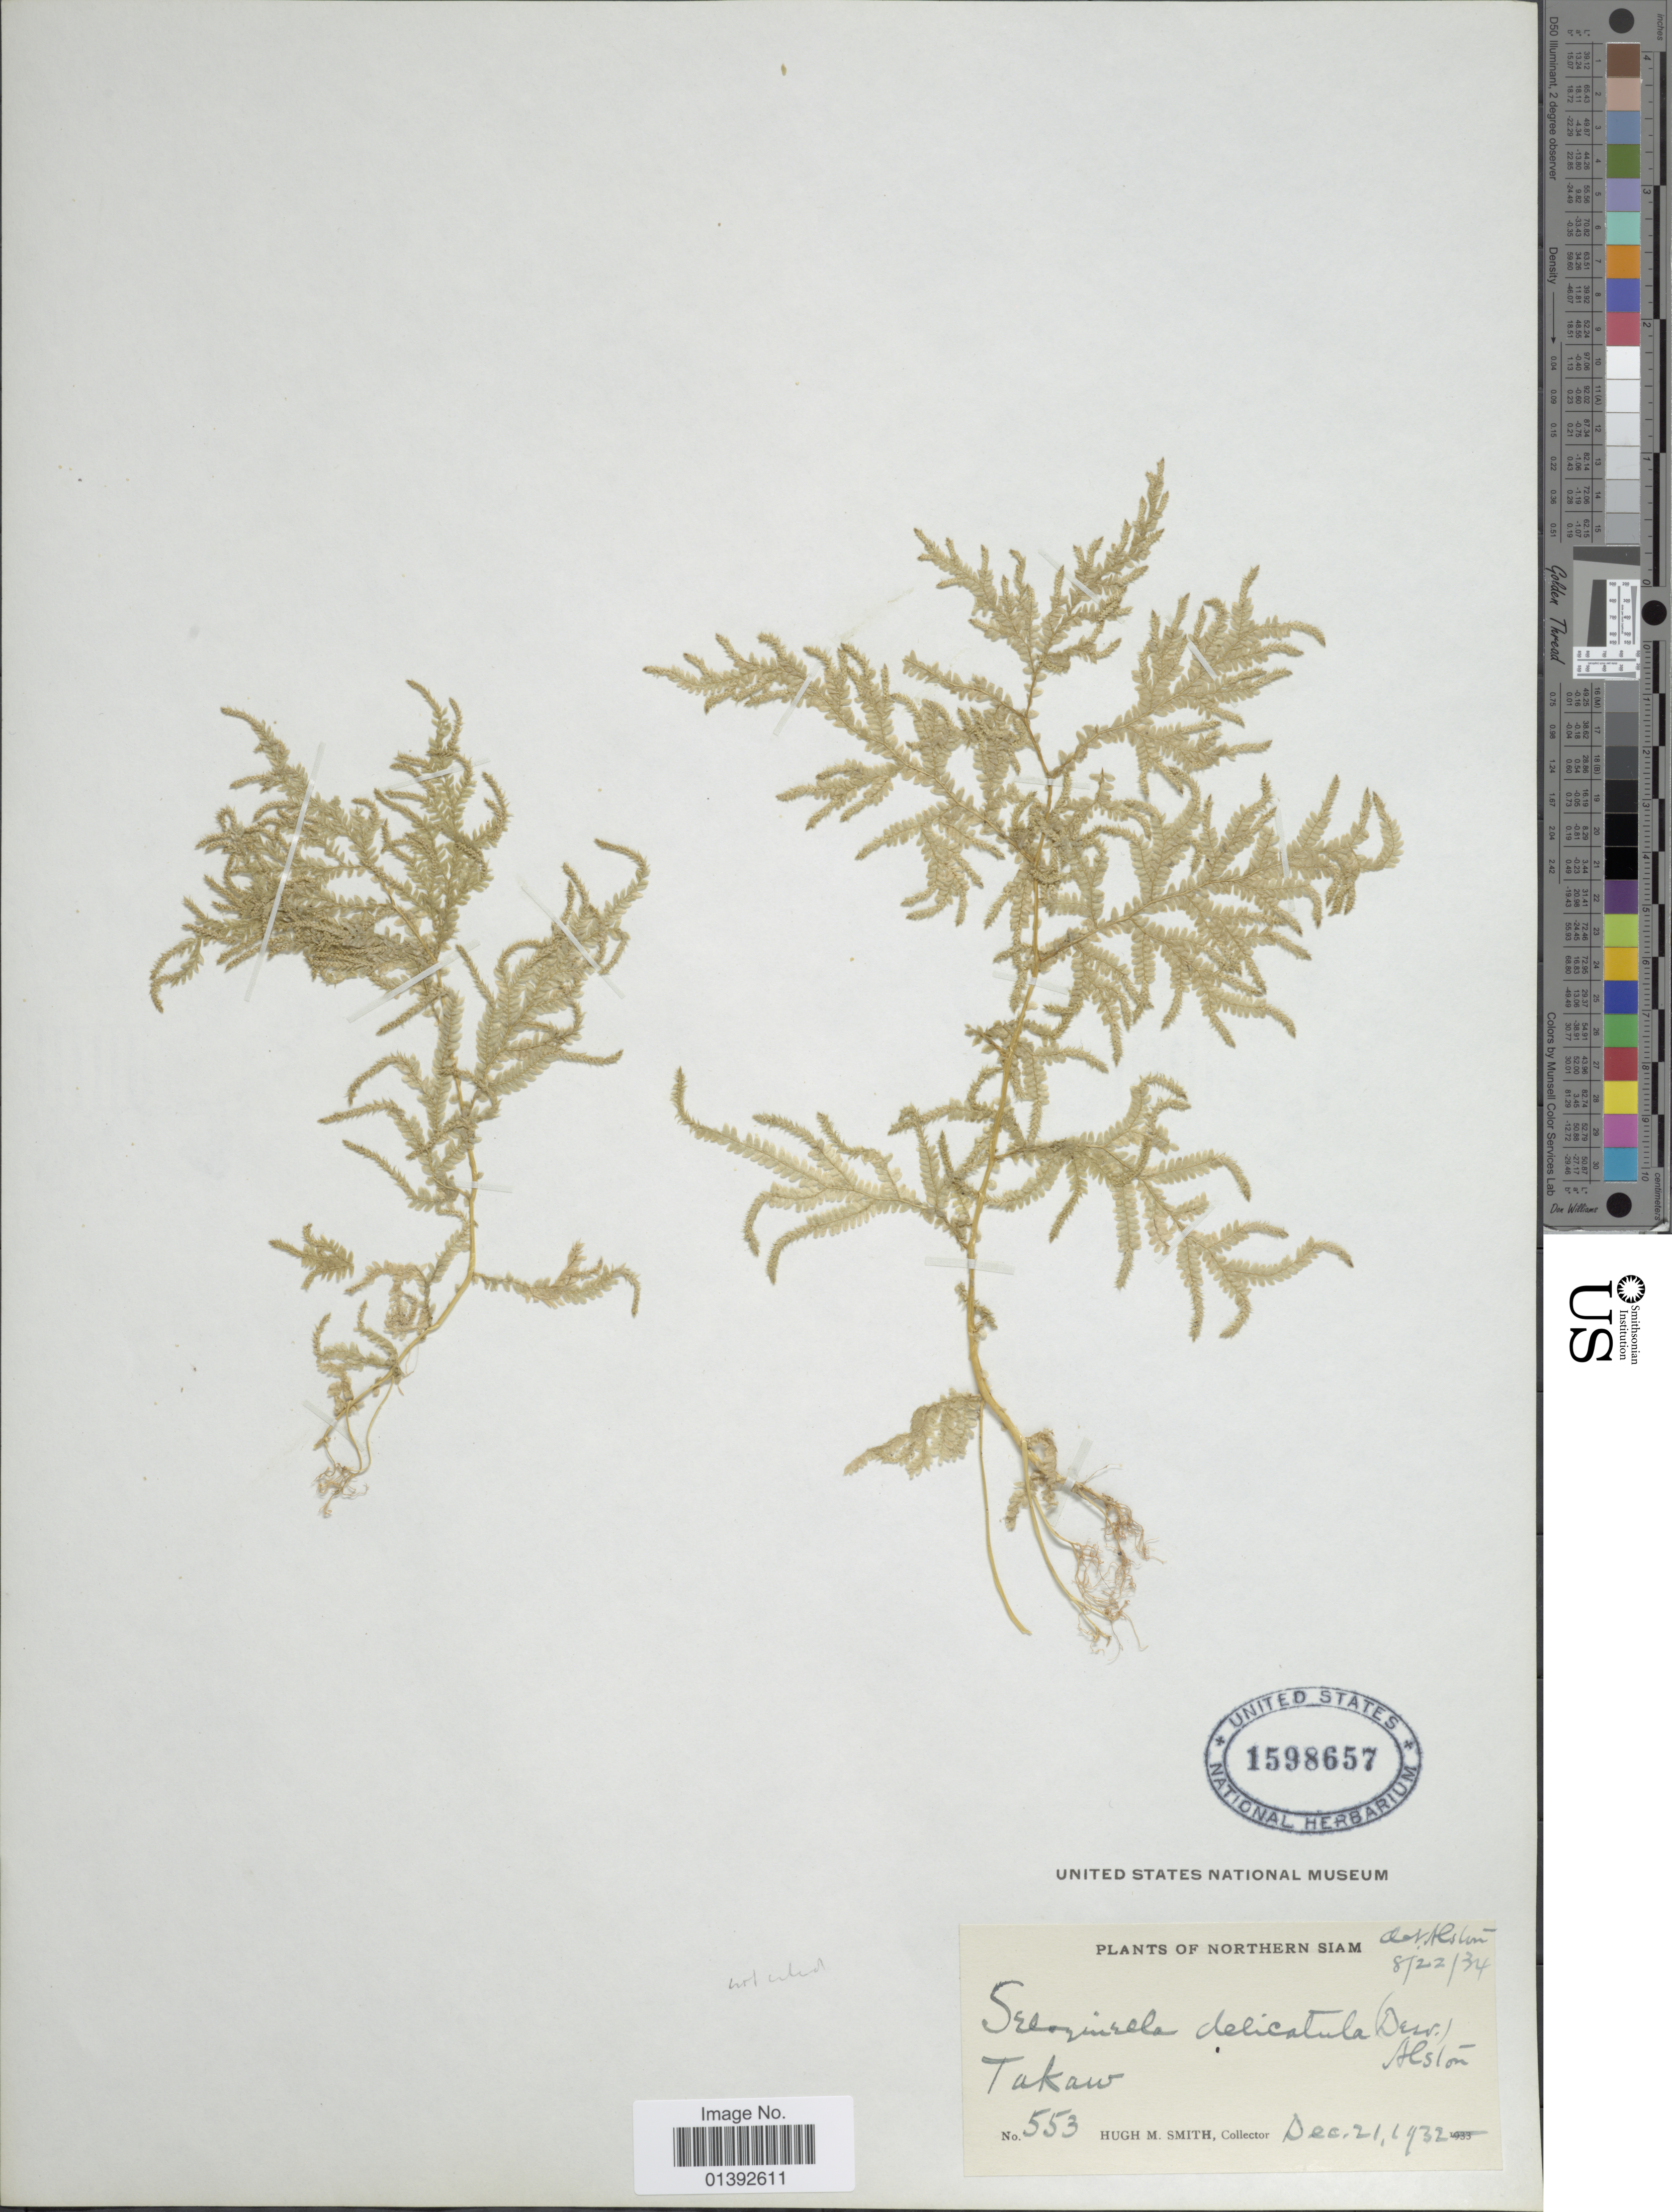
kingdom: Plantae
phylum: Tracheophyta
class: Lycopodiopsida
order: Selaginellales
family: Selaginellaceae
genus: Selaginella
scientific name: Selaginella delicatula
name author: (Desv.) Alston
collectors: H. M. Smith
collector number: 553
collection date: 1932-12-21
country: Thailand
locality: Northern Siam, Takaw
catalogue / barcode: US 1598657